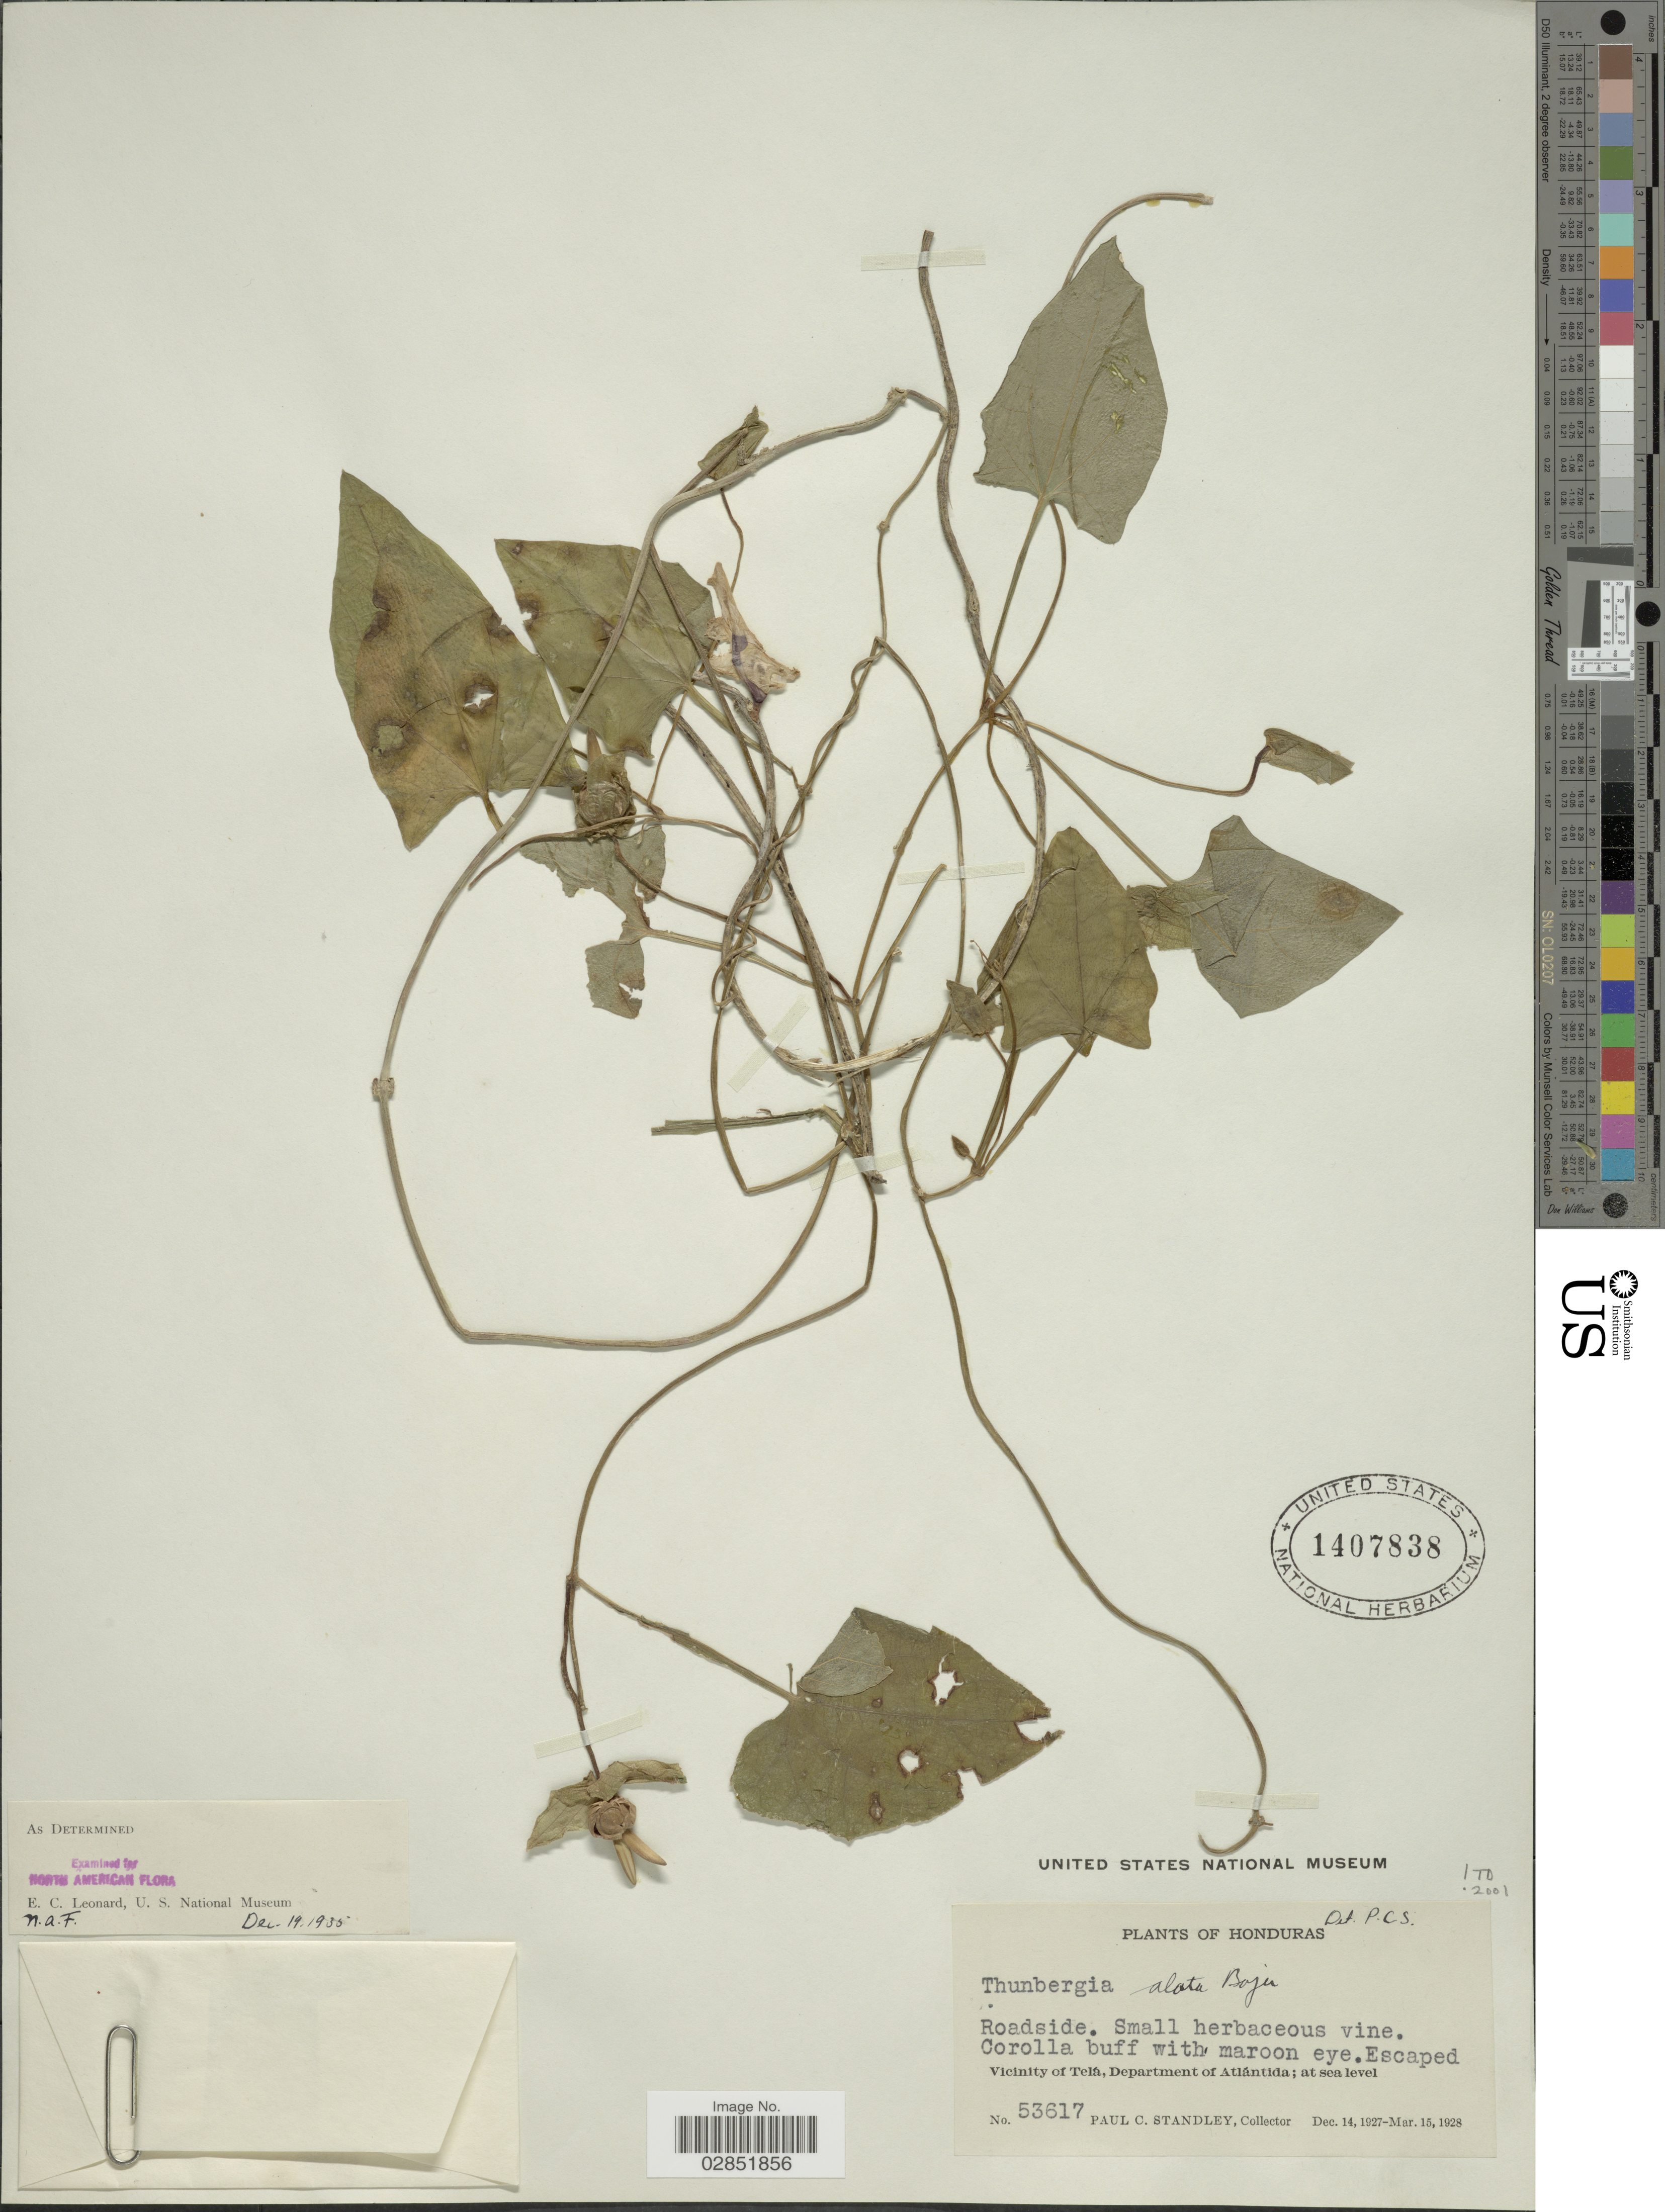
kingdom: Plantae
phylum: Tracheophyta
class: Magnoliopsida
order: Lamiales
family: Acanthaceae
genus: Thunbergia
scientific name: Thunbergia alata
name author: Bojer ex Sims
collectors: P. C. Standley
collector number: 53617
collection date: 1927-12-14/1928-03-15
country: Honduras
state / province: Atlántida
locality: Vicinity of Telá, Department of Atlántida.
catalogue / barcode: US 1407838